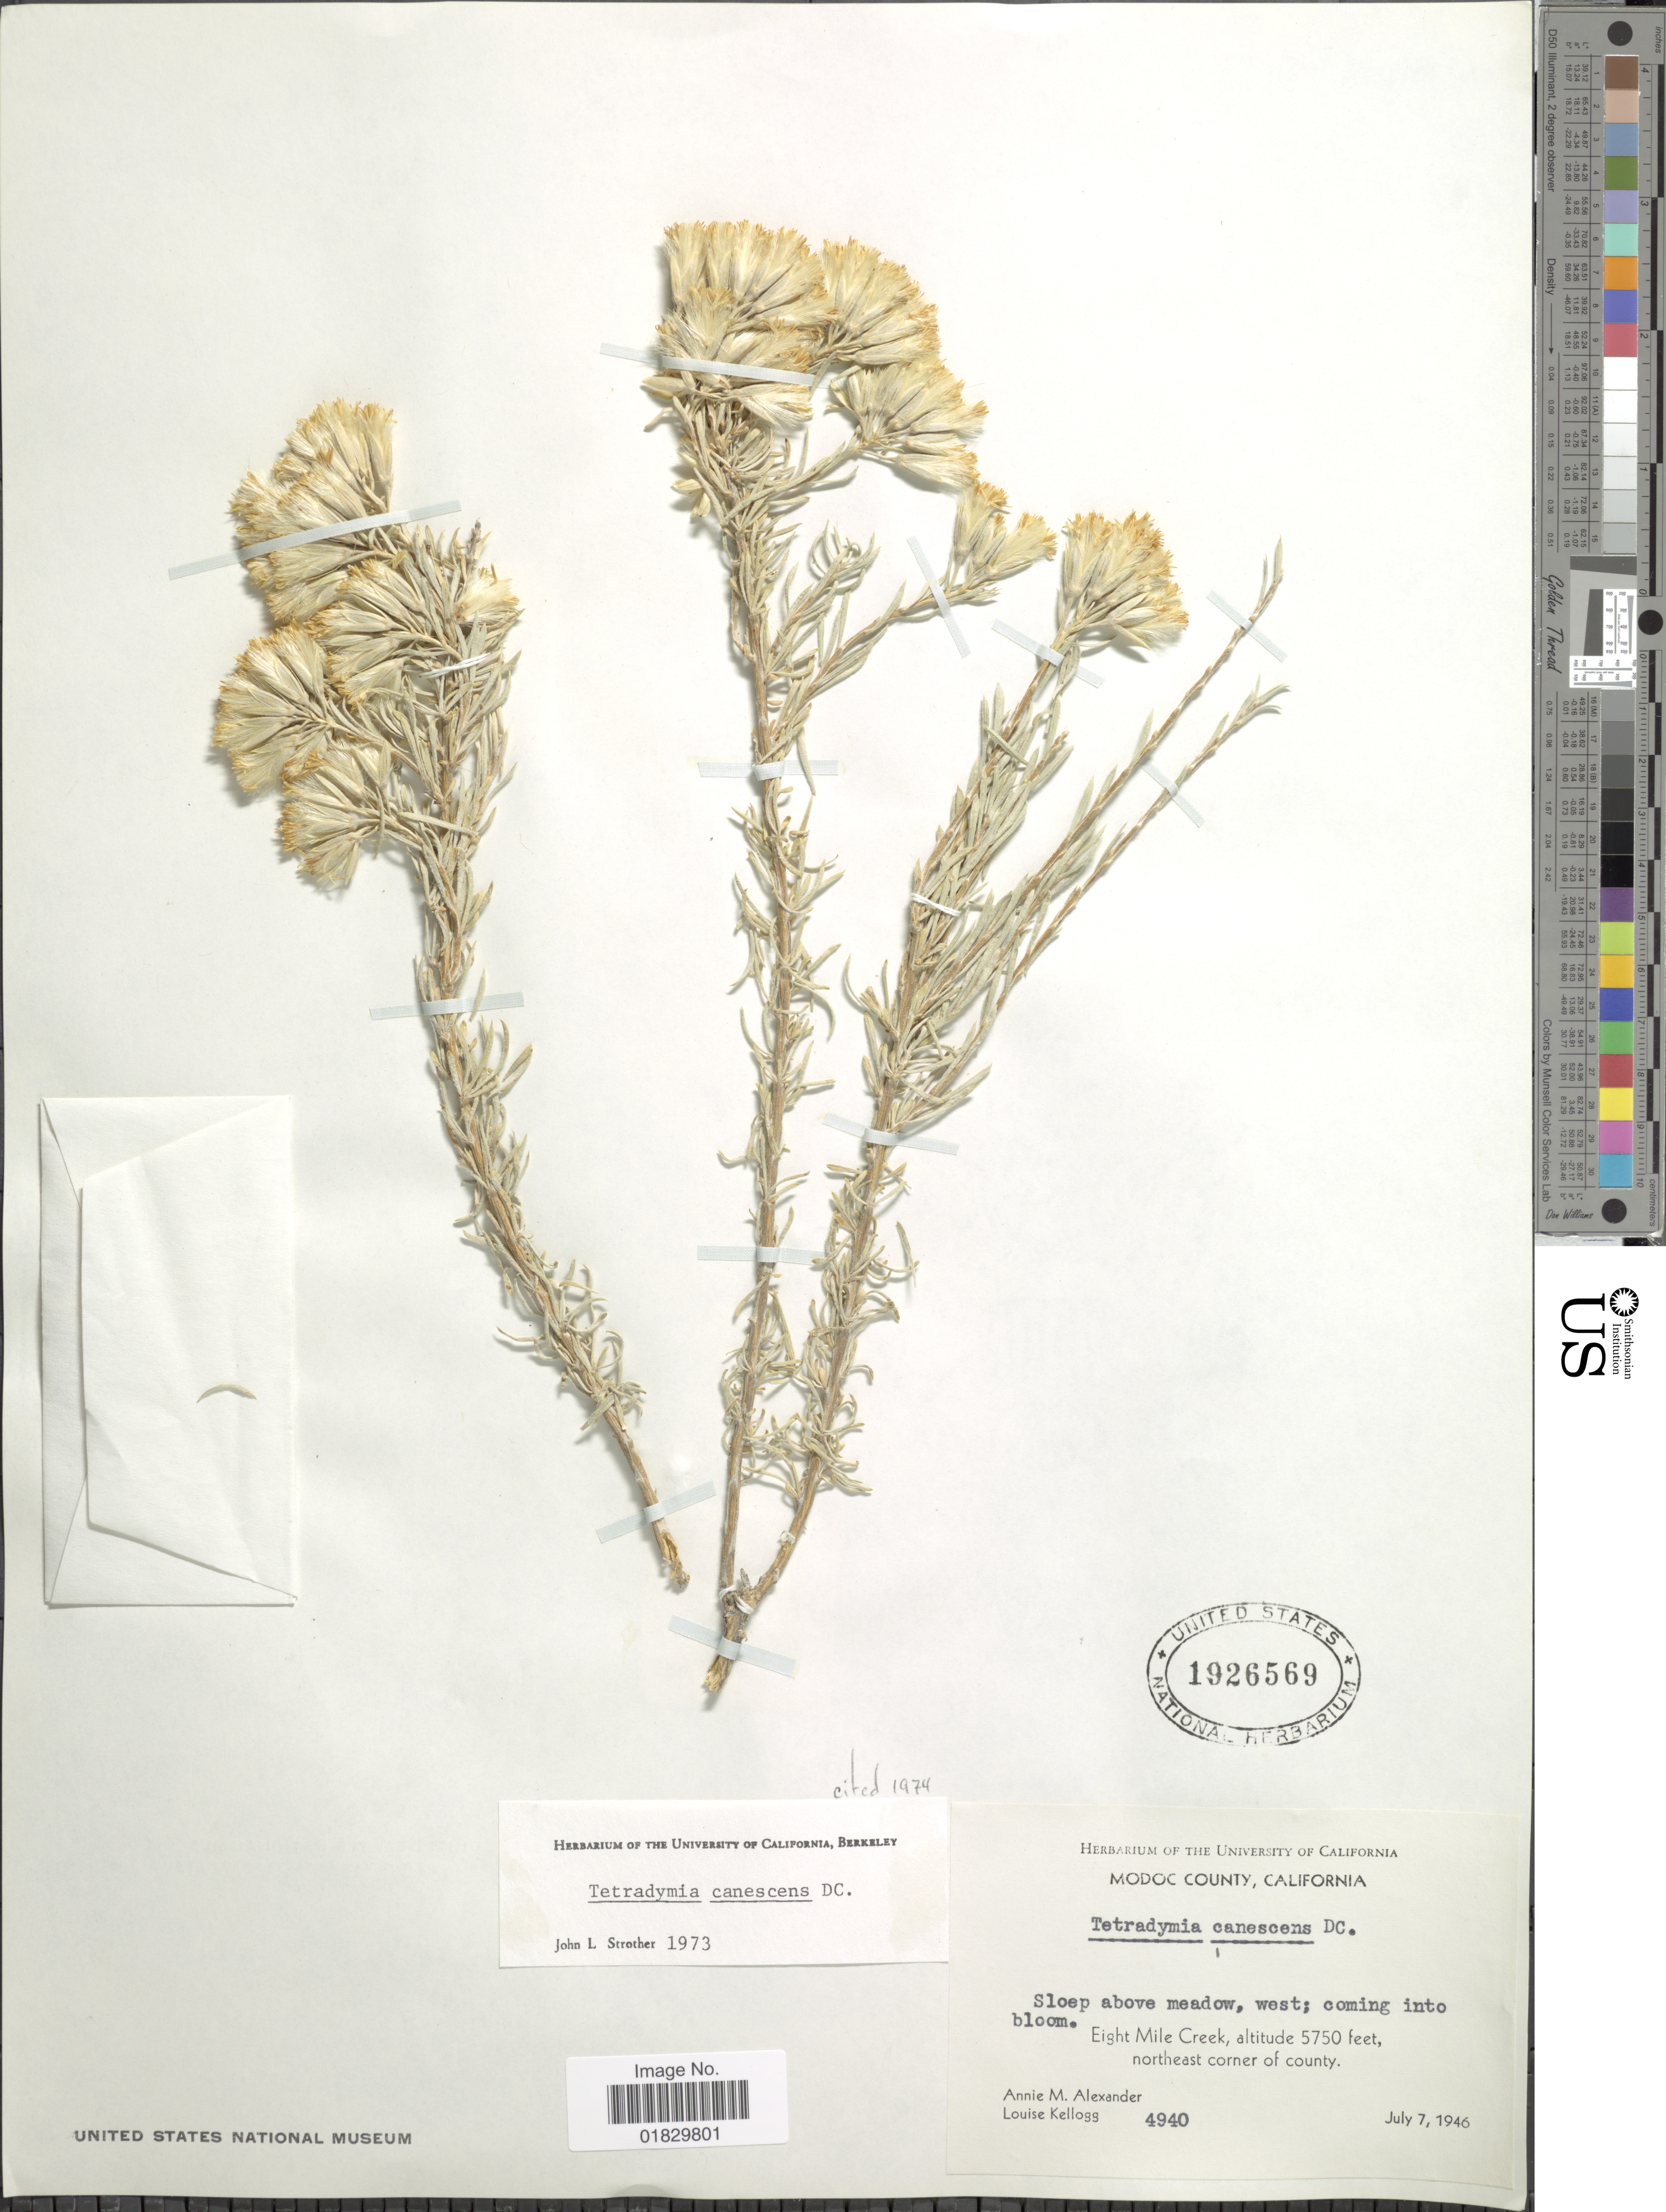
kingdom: Plantae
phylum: Tracheophyta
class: Magnoliopsida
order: Asterales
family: Asteraceae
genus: Tetradymia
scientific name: Tetradymia canescens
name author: DC.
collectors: A. M. Alexander & L. Kellogg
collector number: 4940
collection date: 1946-07-07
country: United States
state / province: California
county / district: Modoc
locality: Modoc County, California, Eight MIle Creek, northeast corner of county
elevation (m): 1753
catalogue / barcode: US 1926569